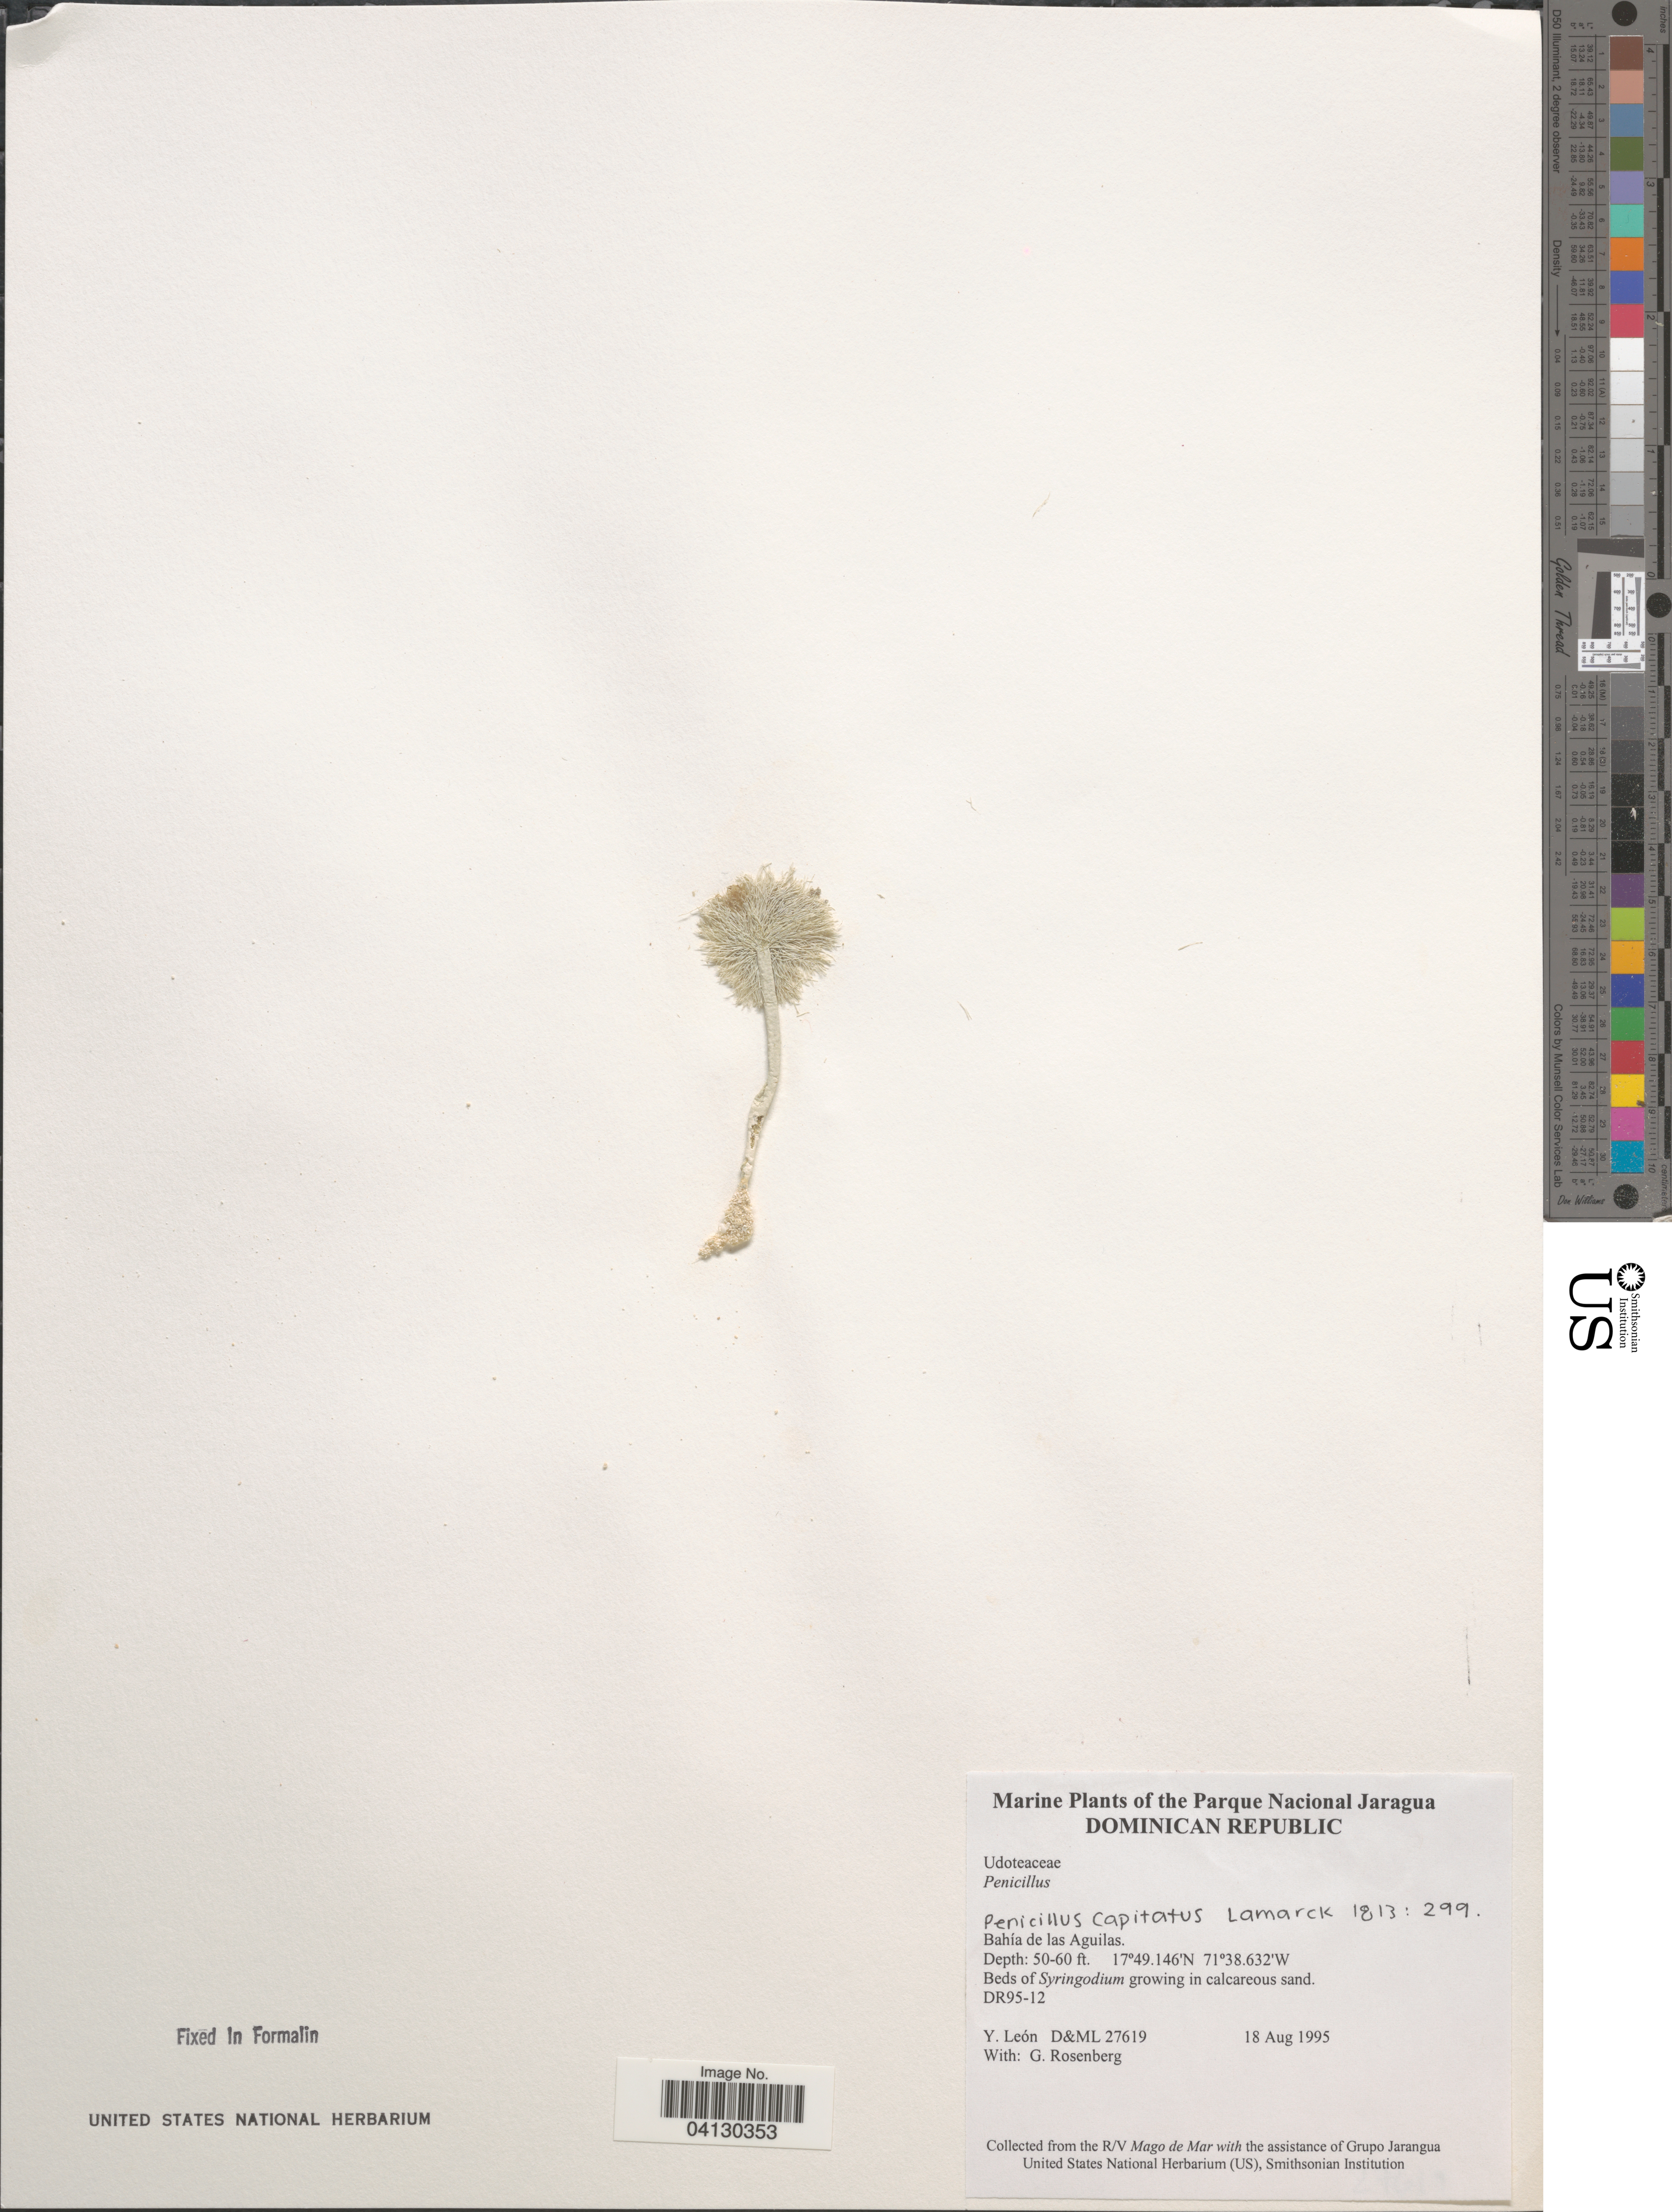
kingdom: Plantae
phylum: Chlorophyta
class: Ulvophyceae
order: Bryopsidales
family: Udoteaceae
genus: Penicillus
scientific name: Penicillus sp.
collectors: Y. León & G. Rosenberg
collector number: D&ML27619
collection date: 1995-08-18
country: Dominican Republic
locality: The Parque Nacional Jaragua. Bahía de las Aguilas.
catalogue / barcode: US 328978